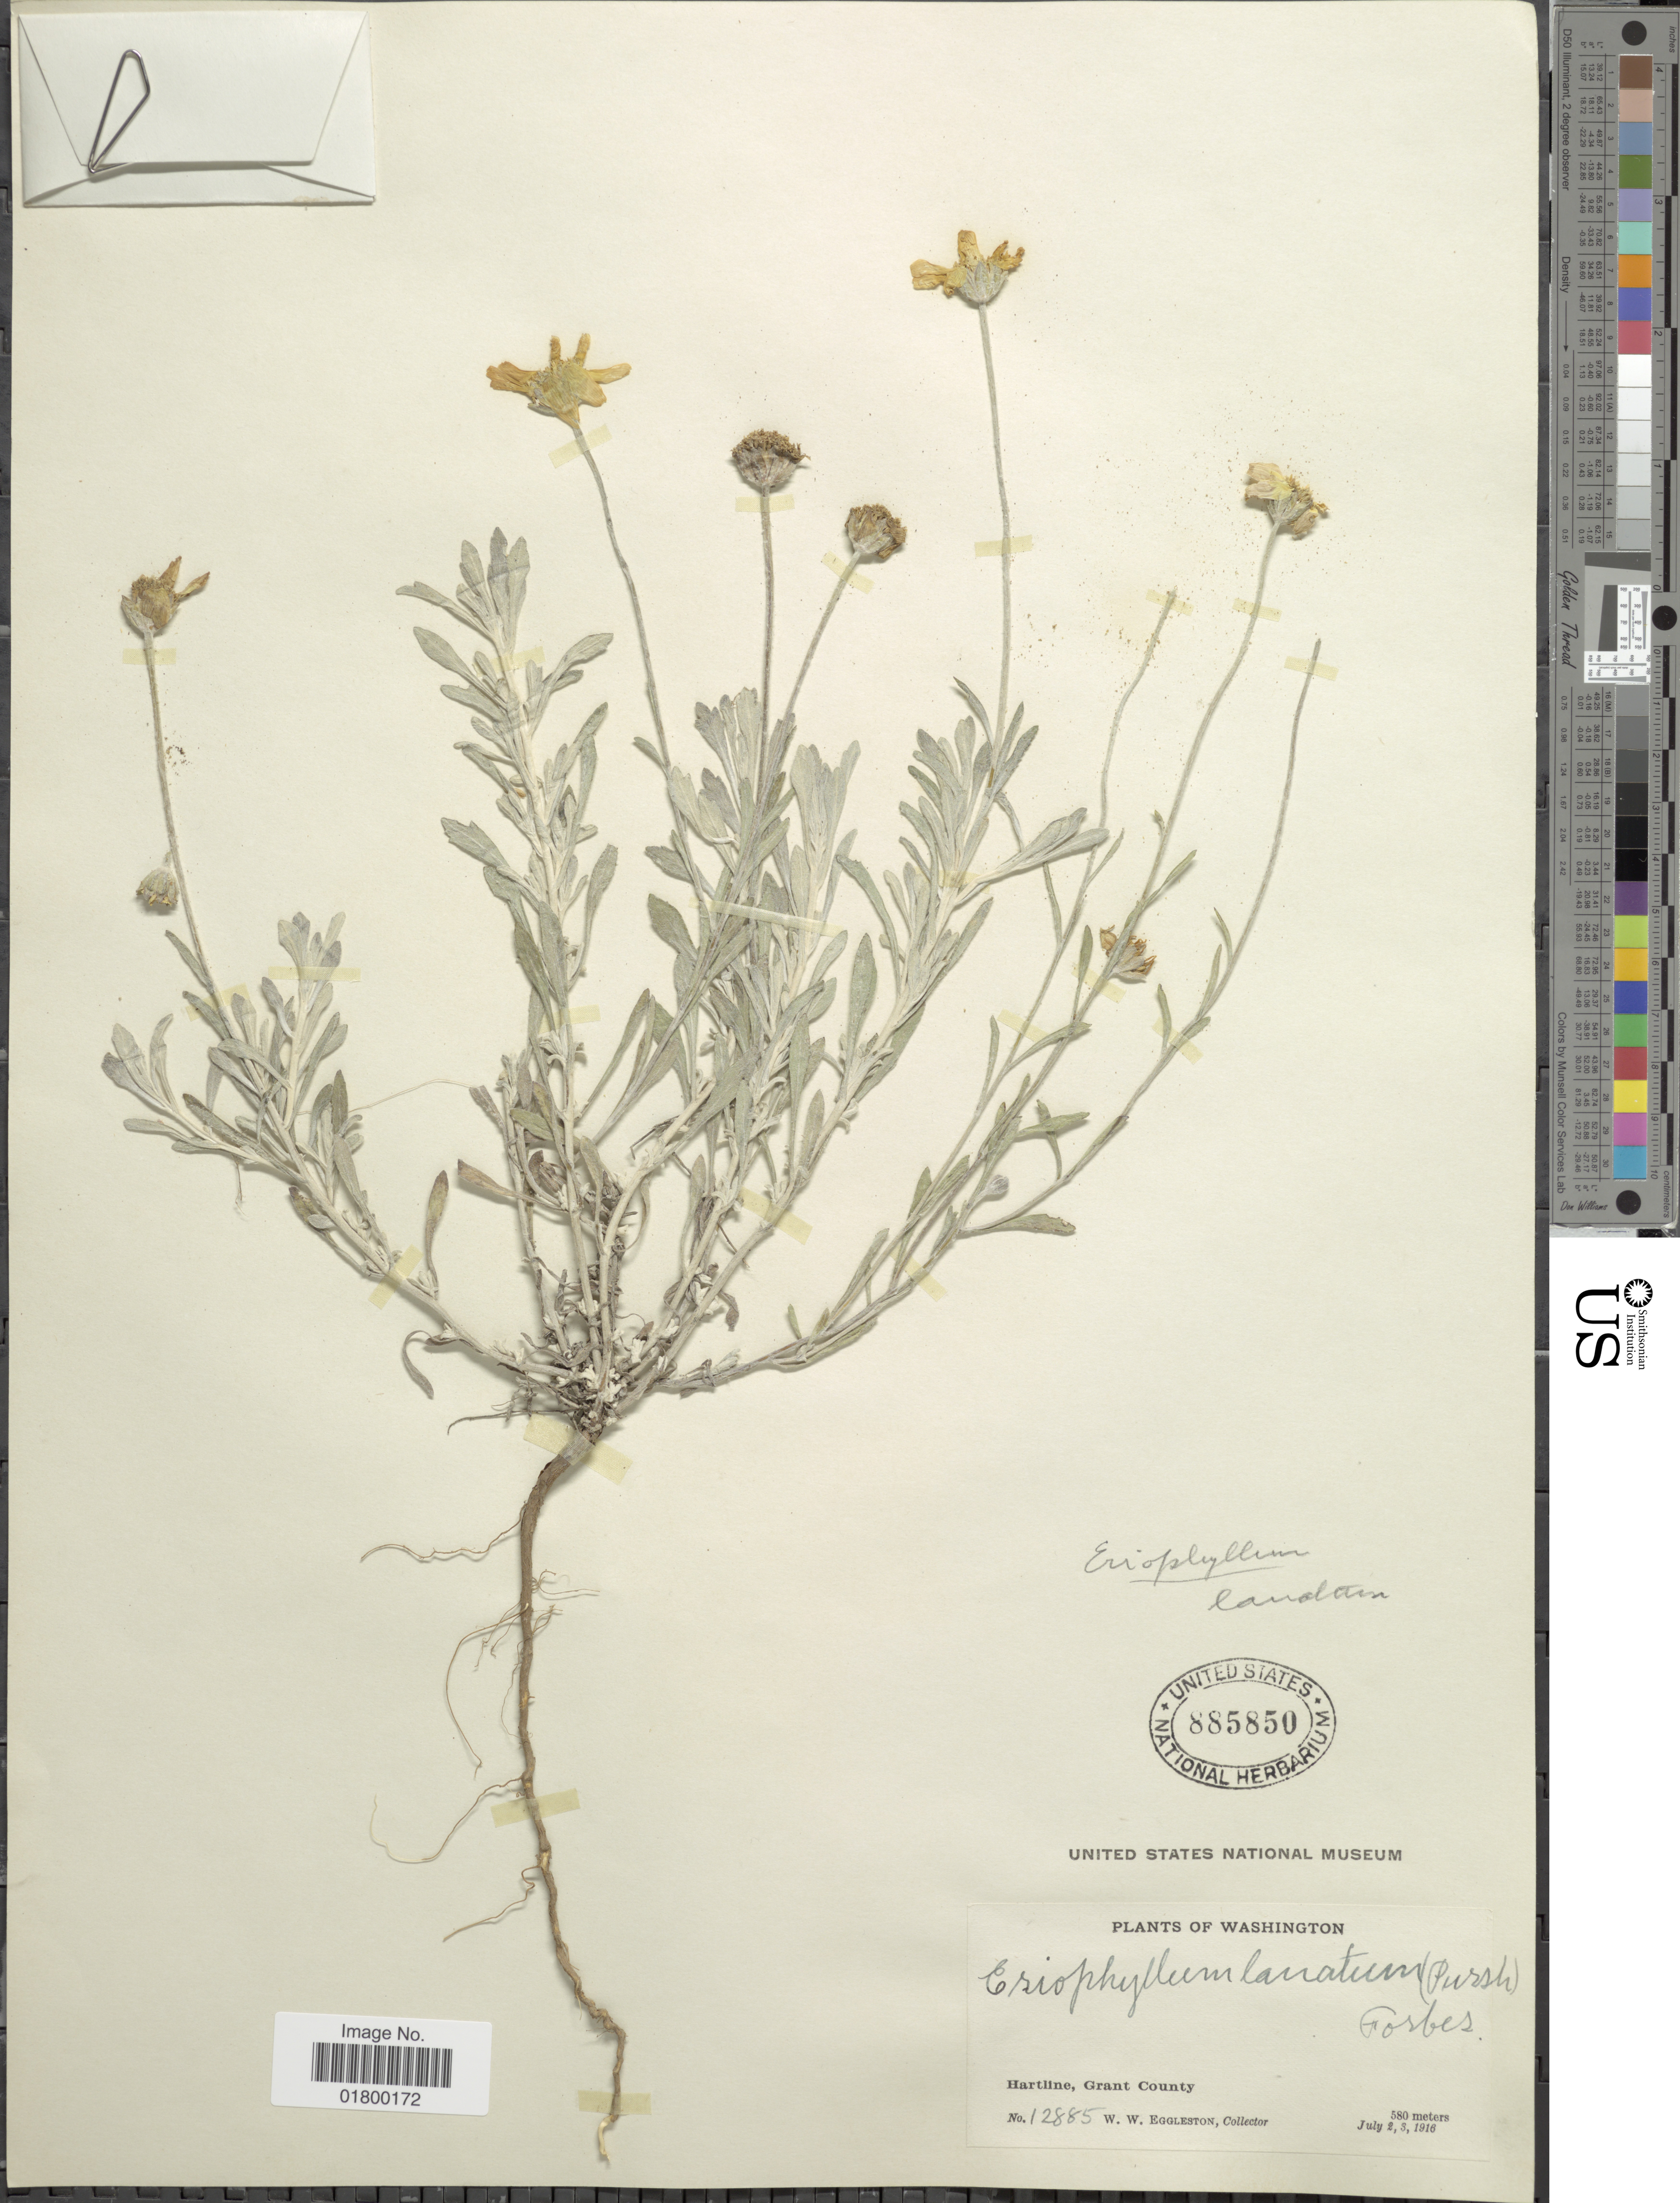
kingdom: Plantae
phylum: Tracheophyta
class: Magnoliopsida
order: Asterales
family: Asteraceae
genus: Eriophyllum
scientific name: Eriophyllum lanatum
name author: (Pursh) J. Forbes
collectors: W. W. Eggleston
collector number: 12885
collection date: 1916-07-02/1916-07-03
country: United States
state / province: Washington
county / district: Grant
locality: Hartline, Grant County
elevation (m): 580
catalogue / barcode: US 885850